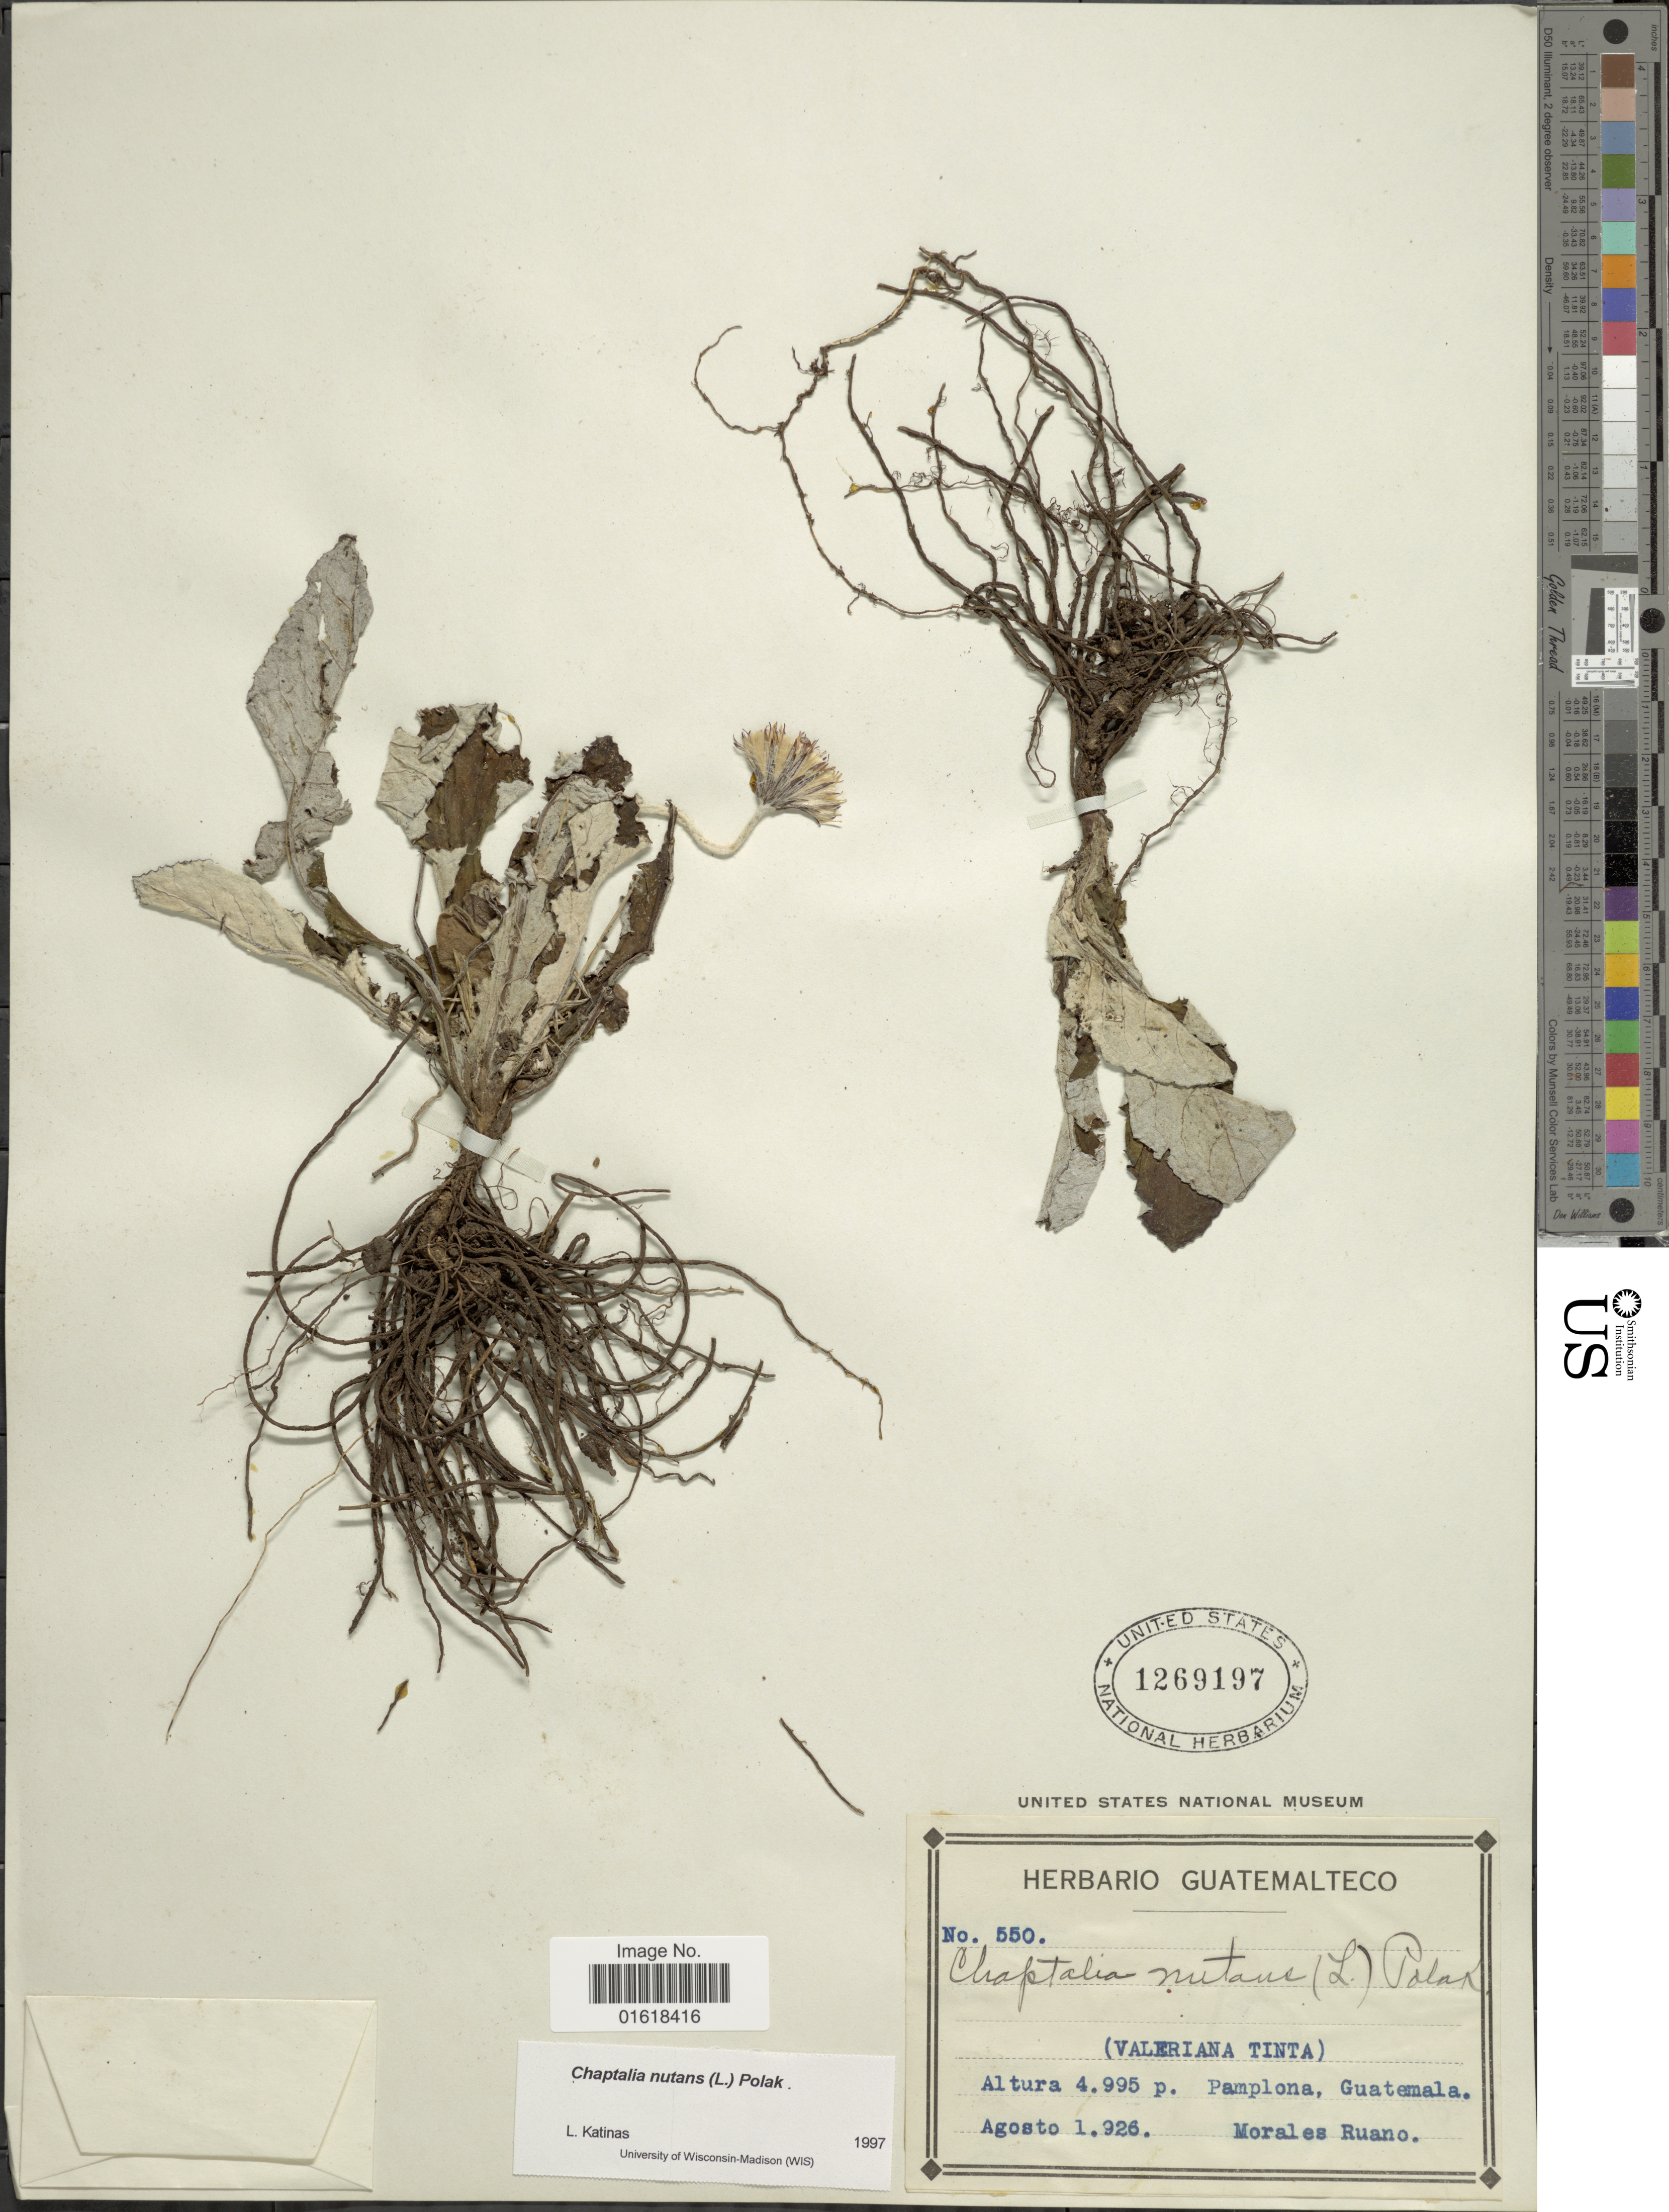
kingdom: Plantae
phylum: Tracheophyta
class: Magnoliopsida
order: Asterales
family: Asteraceae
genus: Chaptalia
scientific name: Chaptalia nutans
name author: (L.) Pol.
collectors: M. Ruano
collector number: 550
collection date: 1926-08-01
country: Guatemala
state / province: Guatemala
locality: Pamplona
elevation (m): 1522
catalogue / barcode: US 1269197